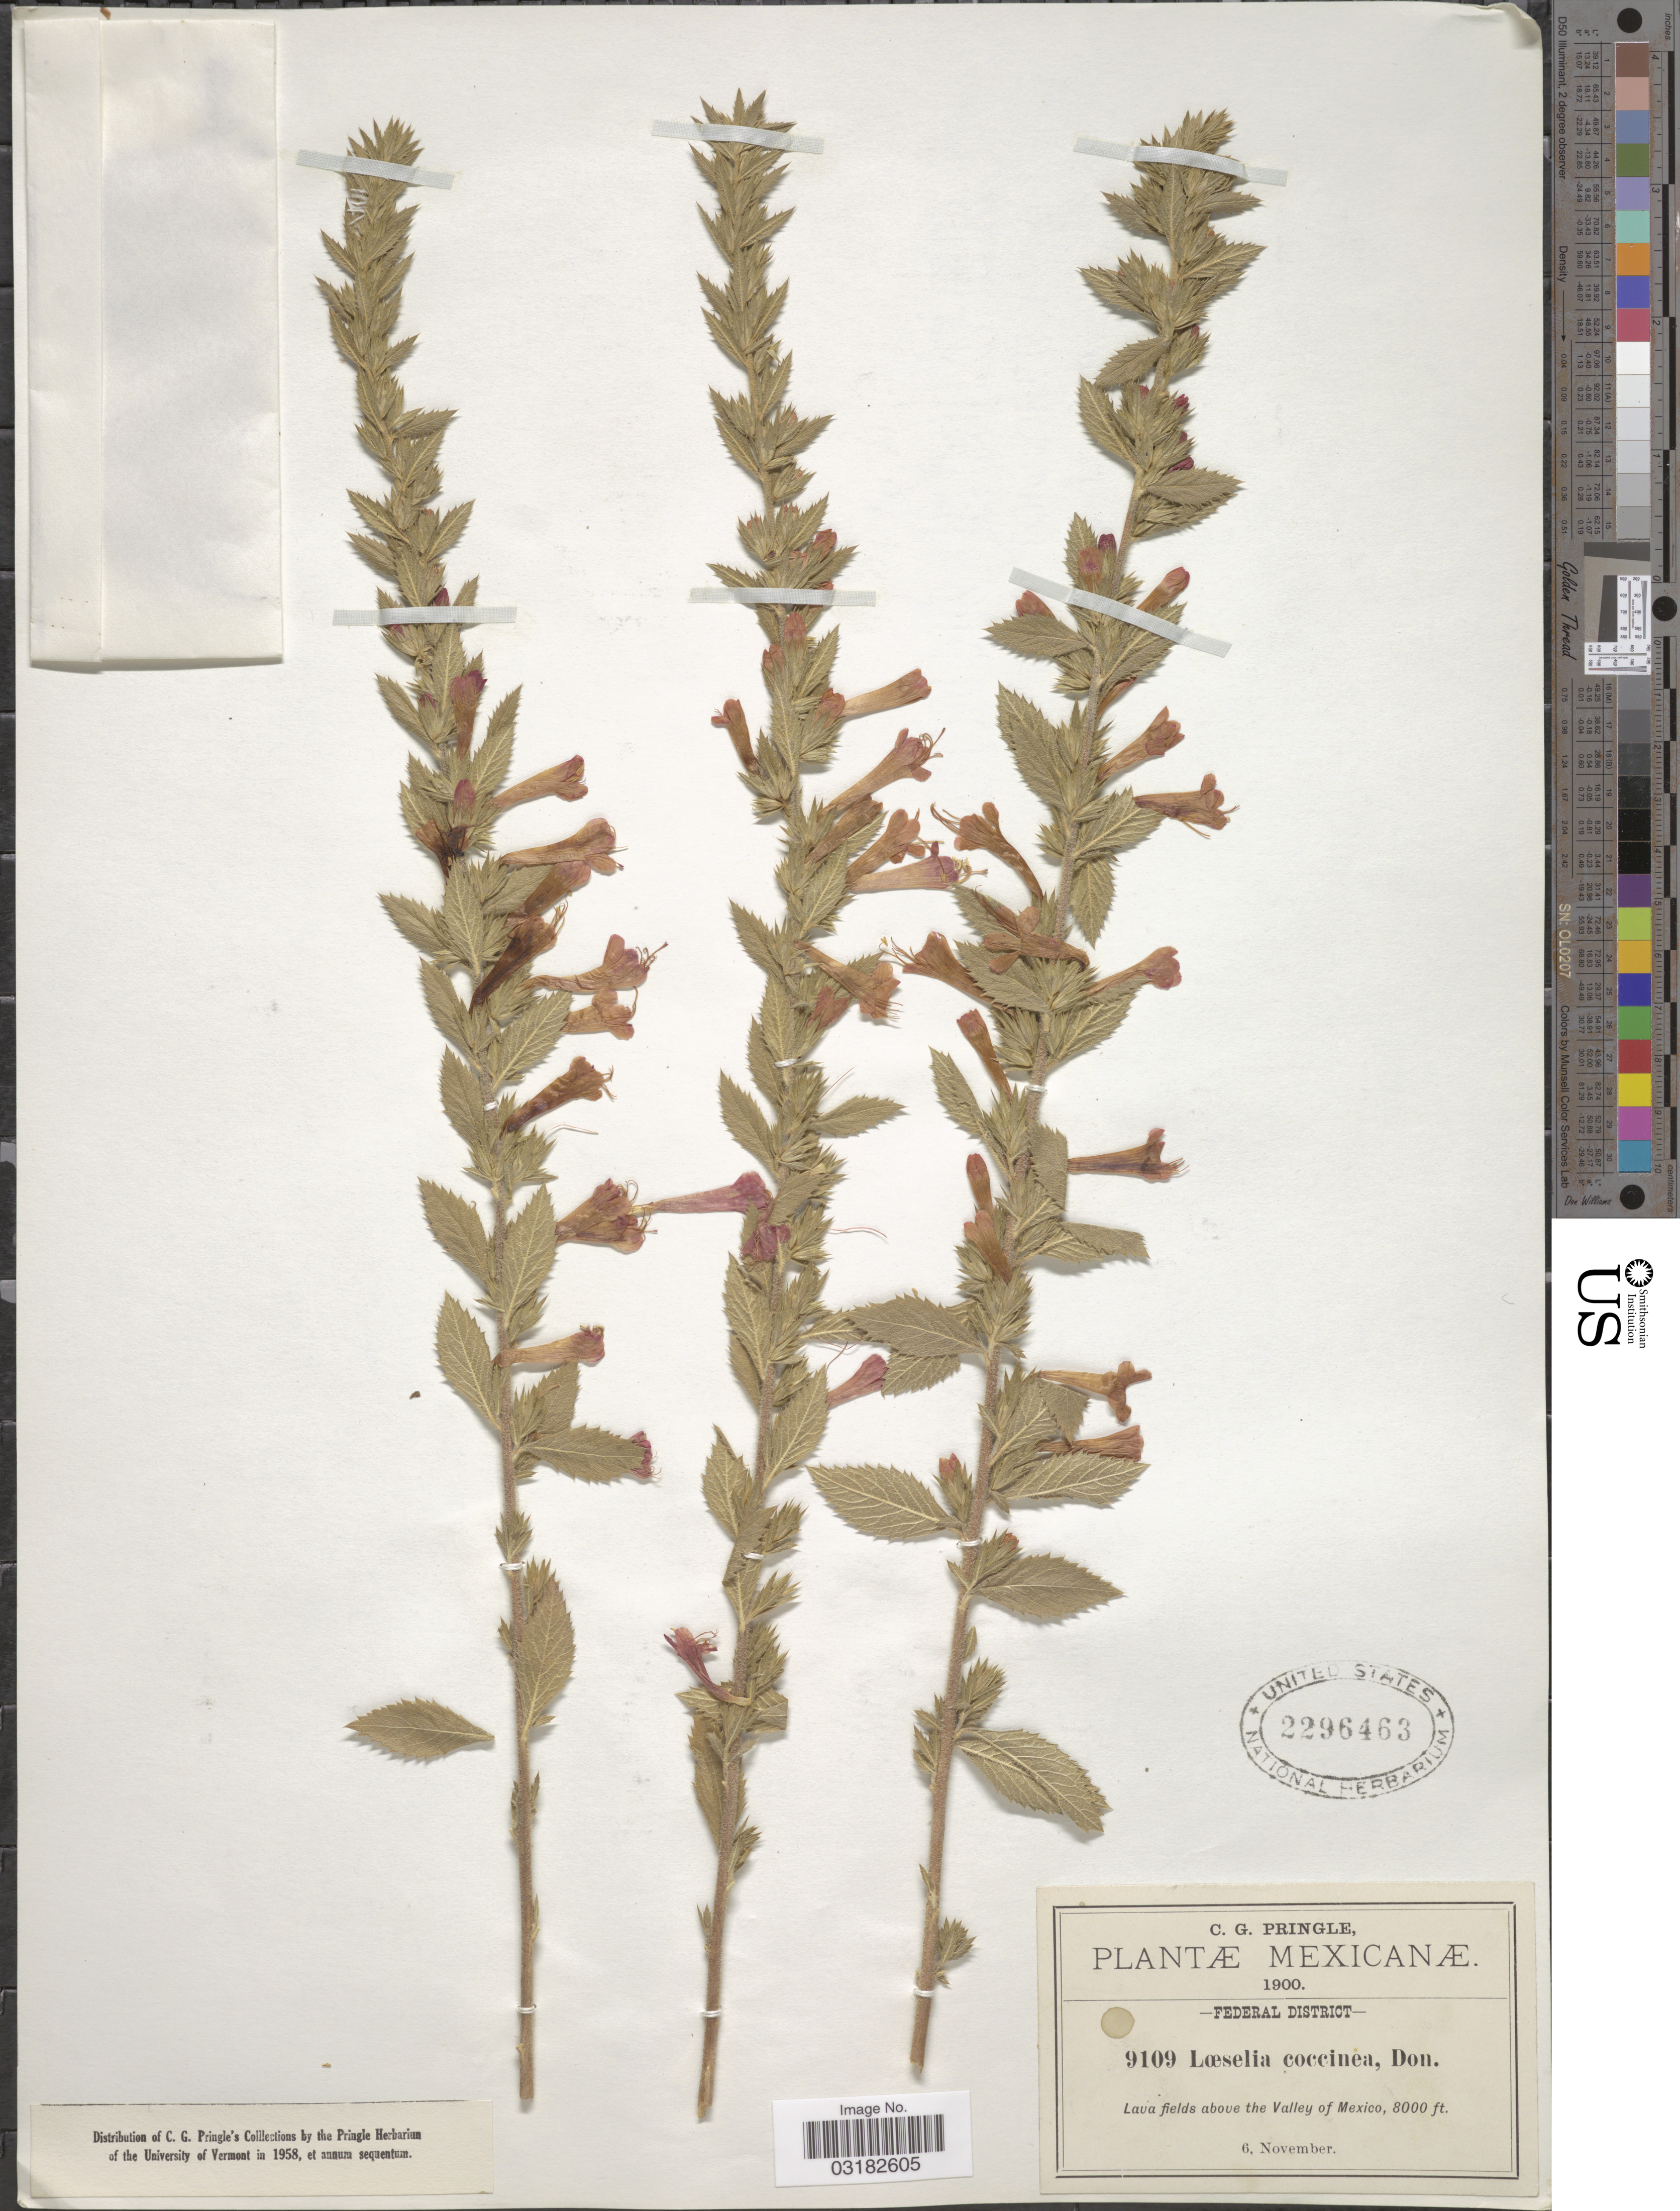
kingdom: Plantae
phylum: Tracheophyta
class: Magnoliopsida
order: Ericales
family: Polemoniaceae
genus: Loeselia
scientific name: Loeselia mexicana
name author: (Lam.) Brand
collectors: C. G. Pringle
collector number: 9109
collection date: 1900-11-06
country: Mexico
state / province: Distrito Federal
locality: Federal District. Lava fields above the Valley of Mexico.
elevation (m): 2438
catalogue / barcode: US 2296463